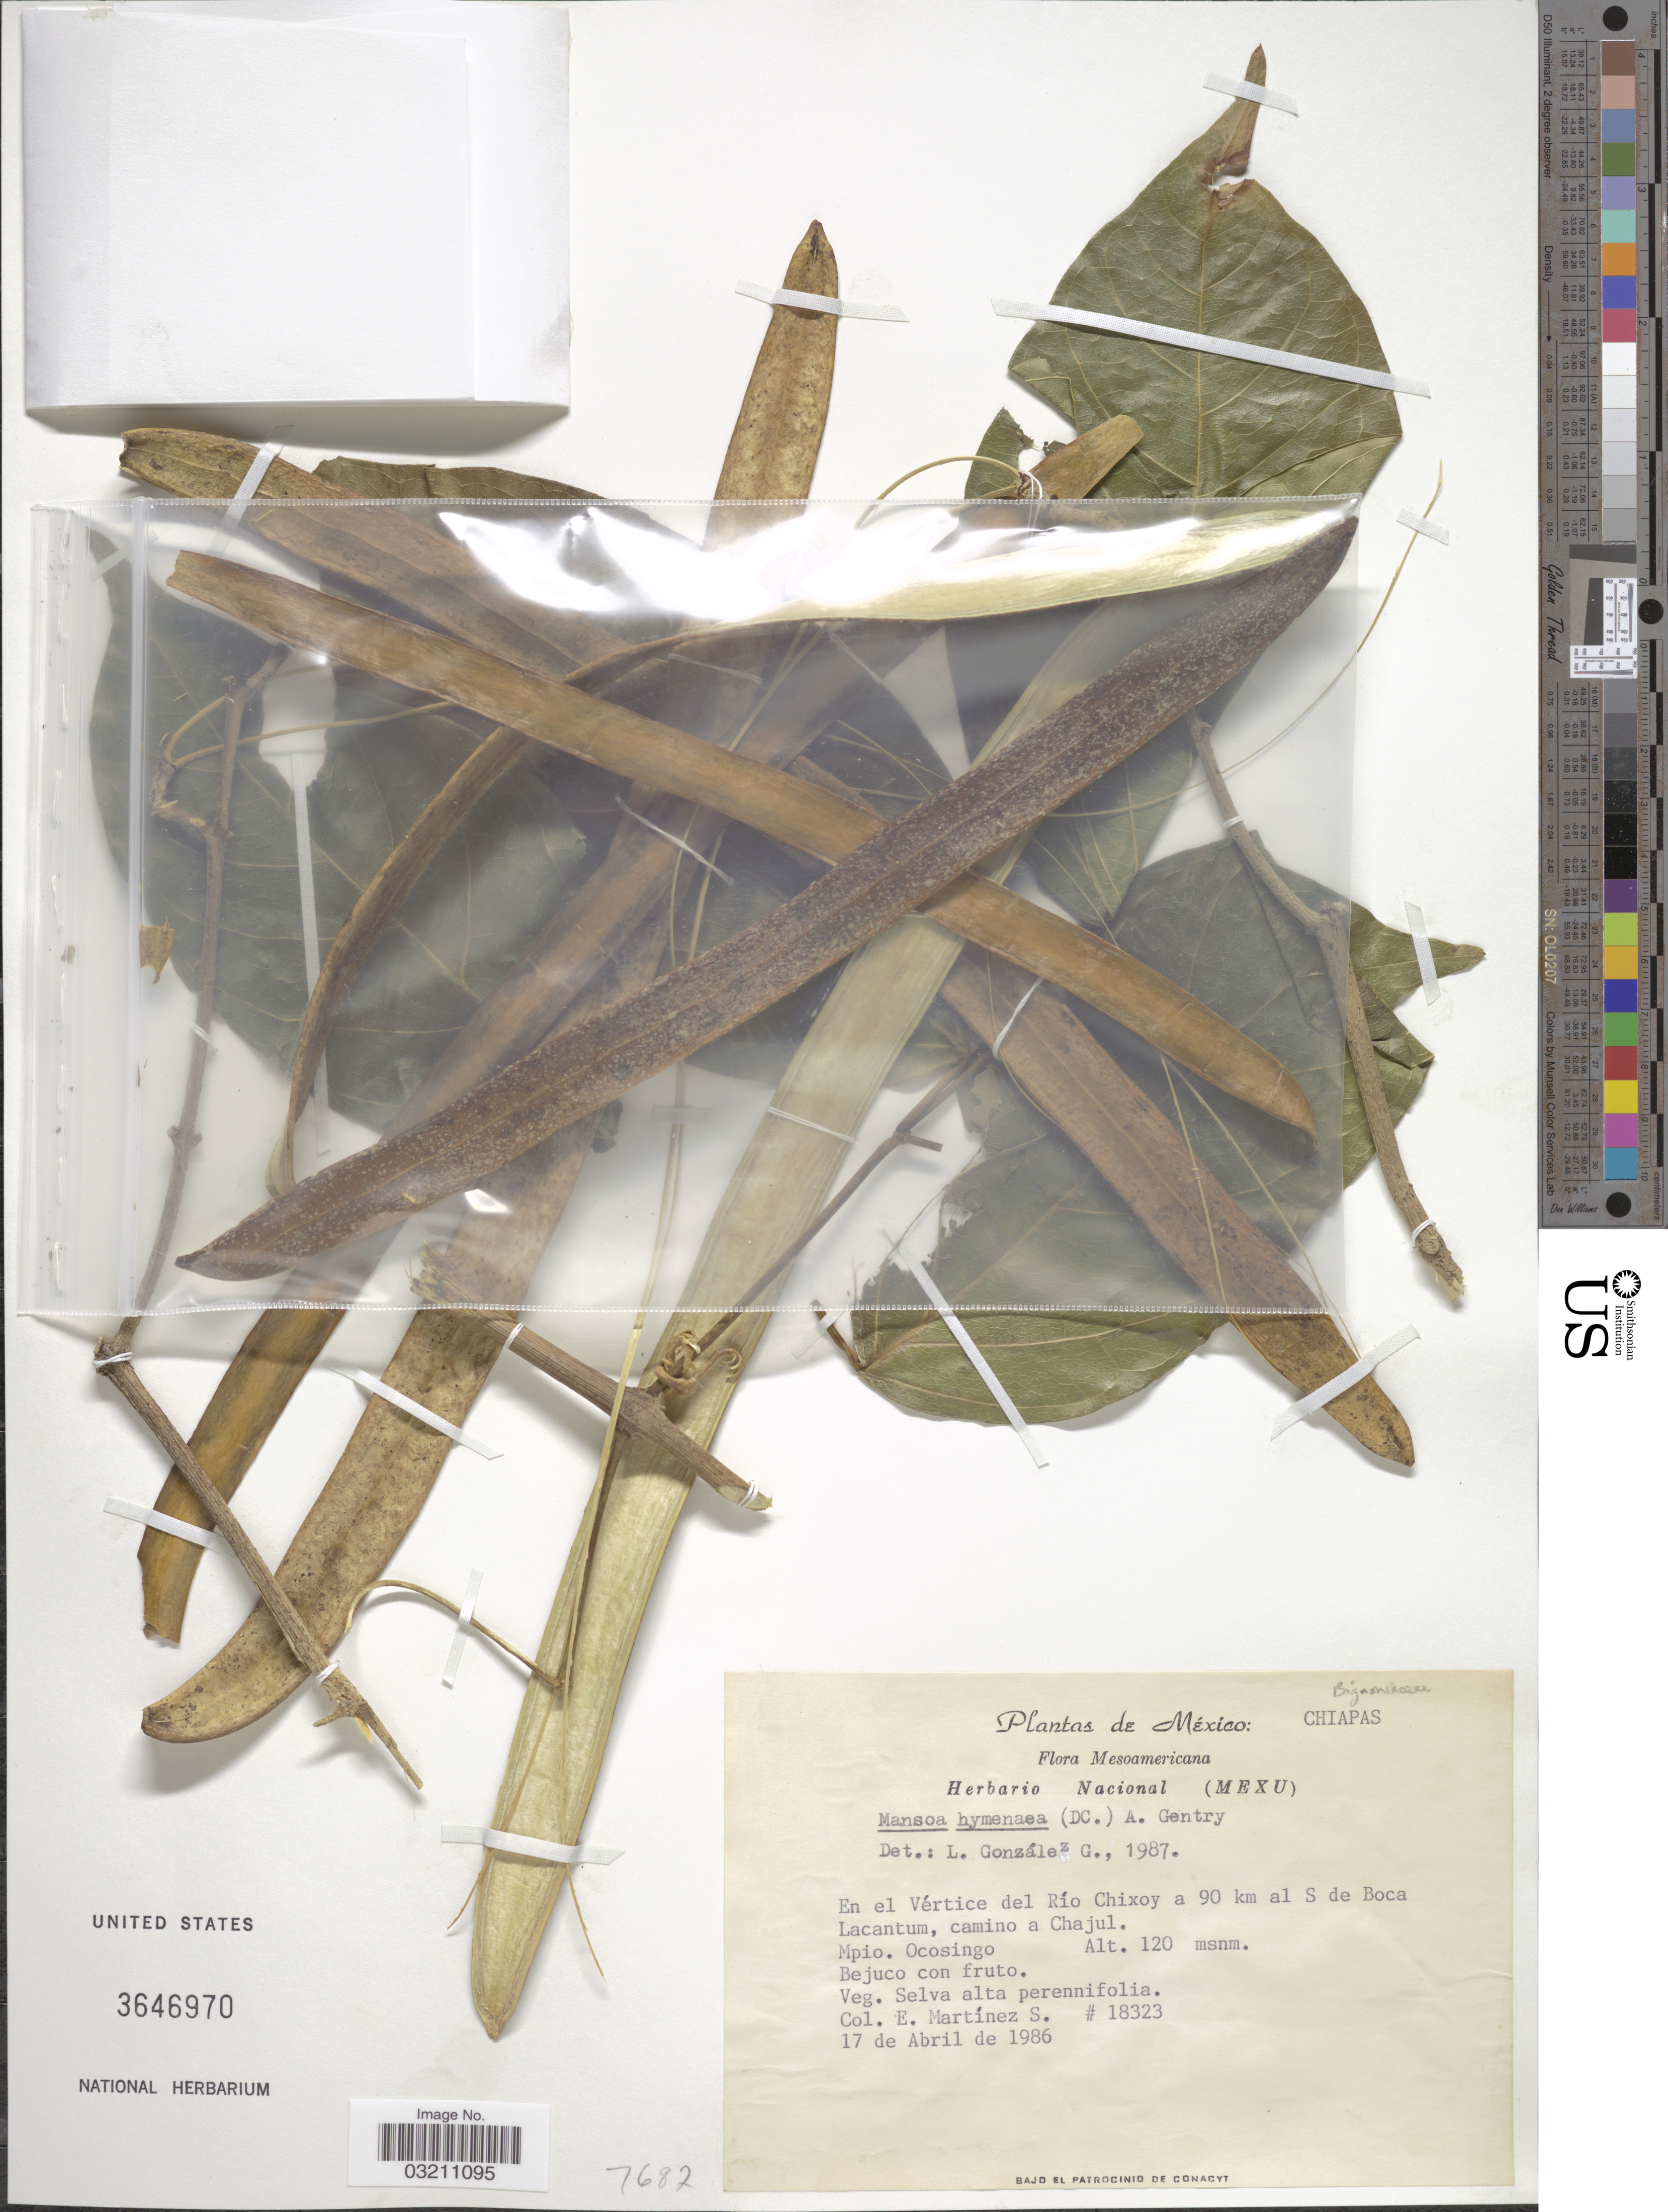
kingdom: Plantae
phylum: Tracheophyta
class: Magnoliopsida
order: Lamiales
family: Bignoniaceae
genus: Mansoa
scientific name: Mansoa hymenaea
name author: (DC.) A.H. Gentry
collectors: E. M. Martínez S.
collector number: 18323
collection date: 1986-04-17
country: Mexico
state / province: Chiapas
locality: En el Vértice del Río Chixoy a 90 km al S de Boca Lacantum, camino a Chajul. Mpio. Ocosingo.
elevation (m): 120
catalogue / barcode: US 3646970